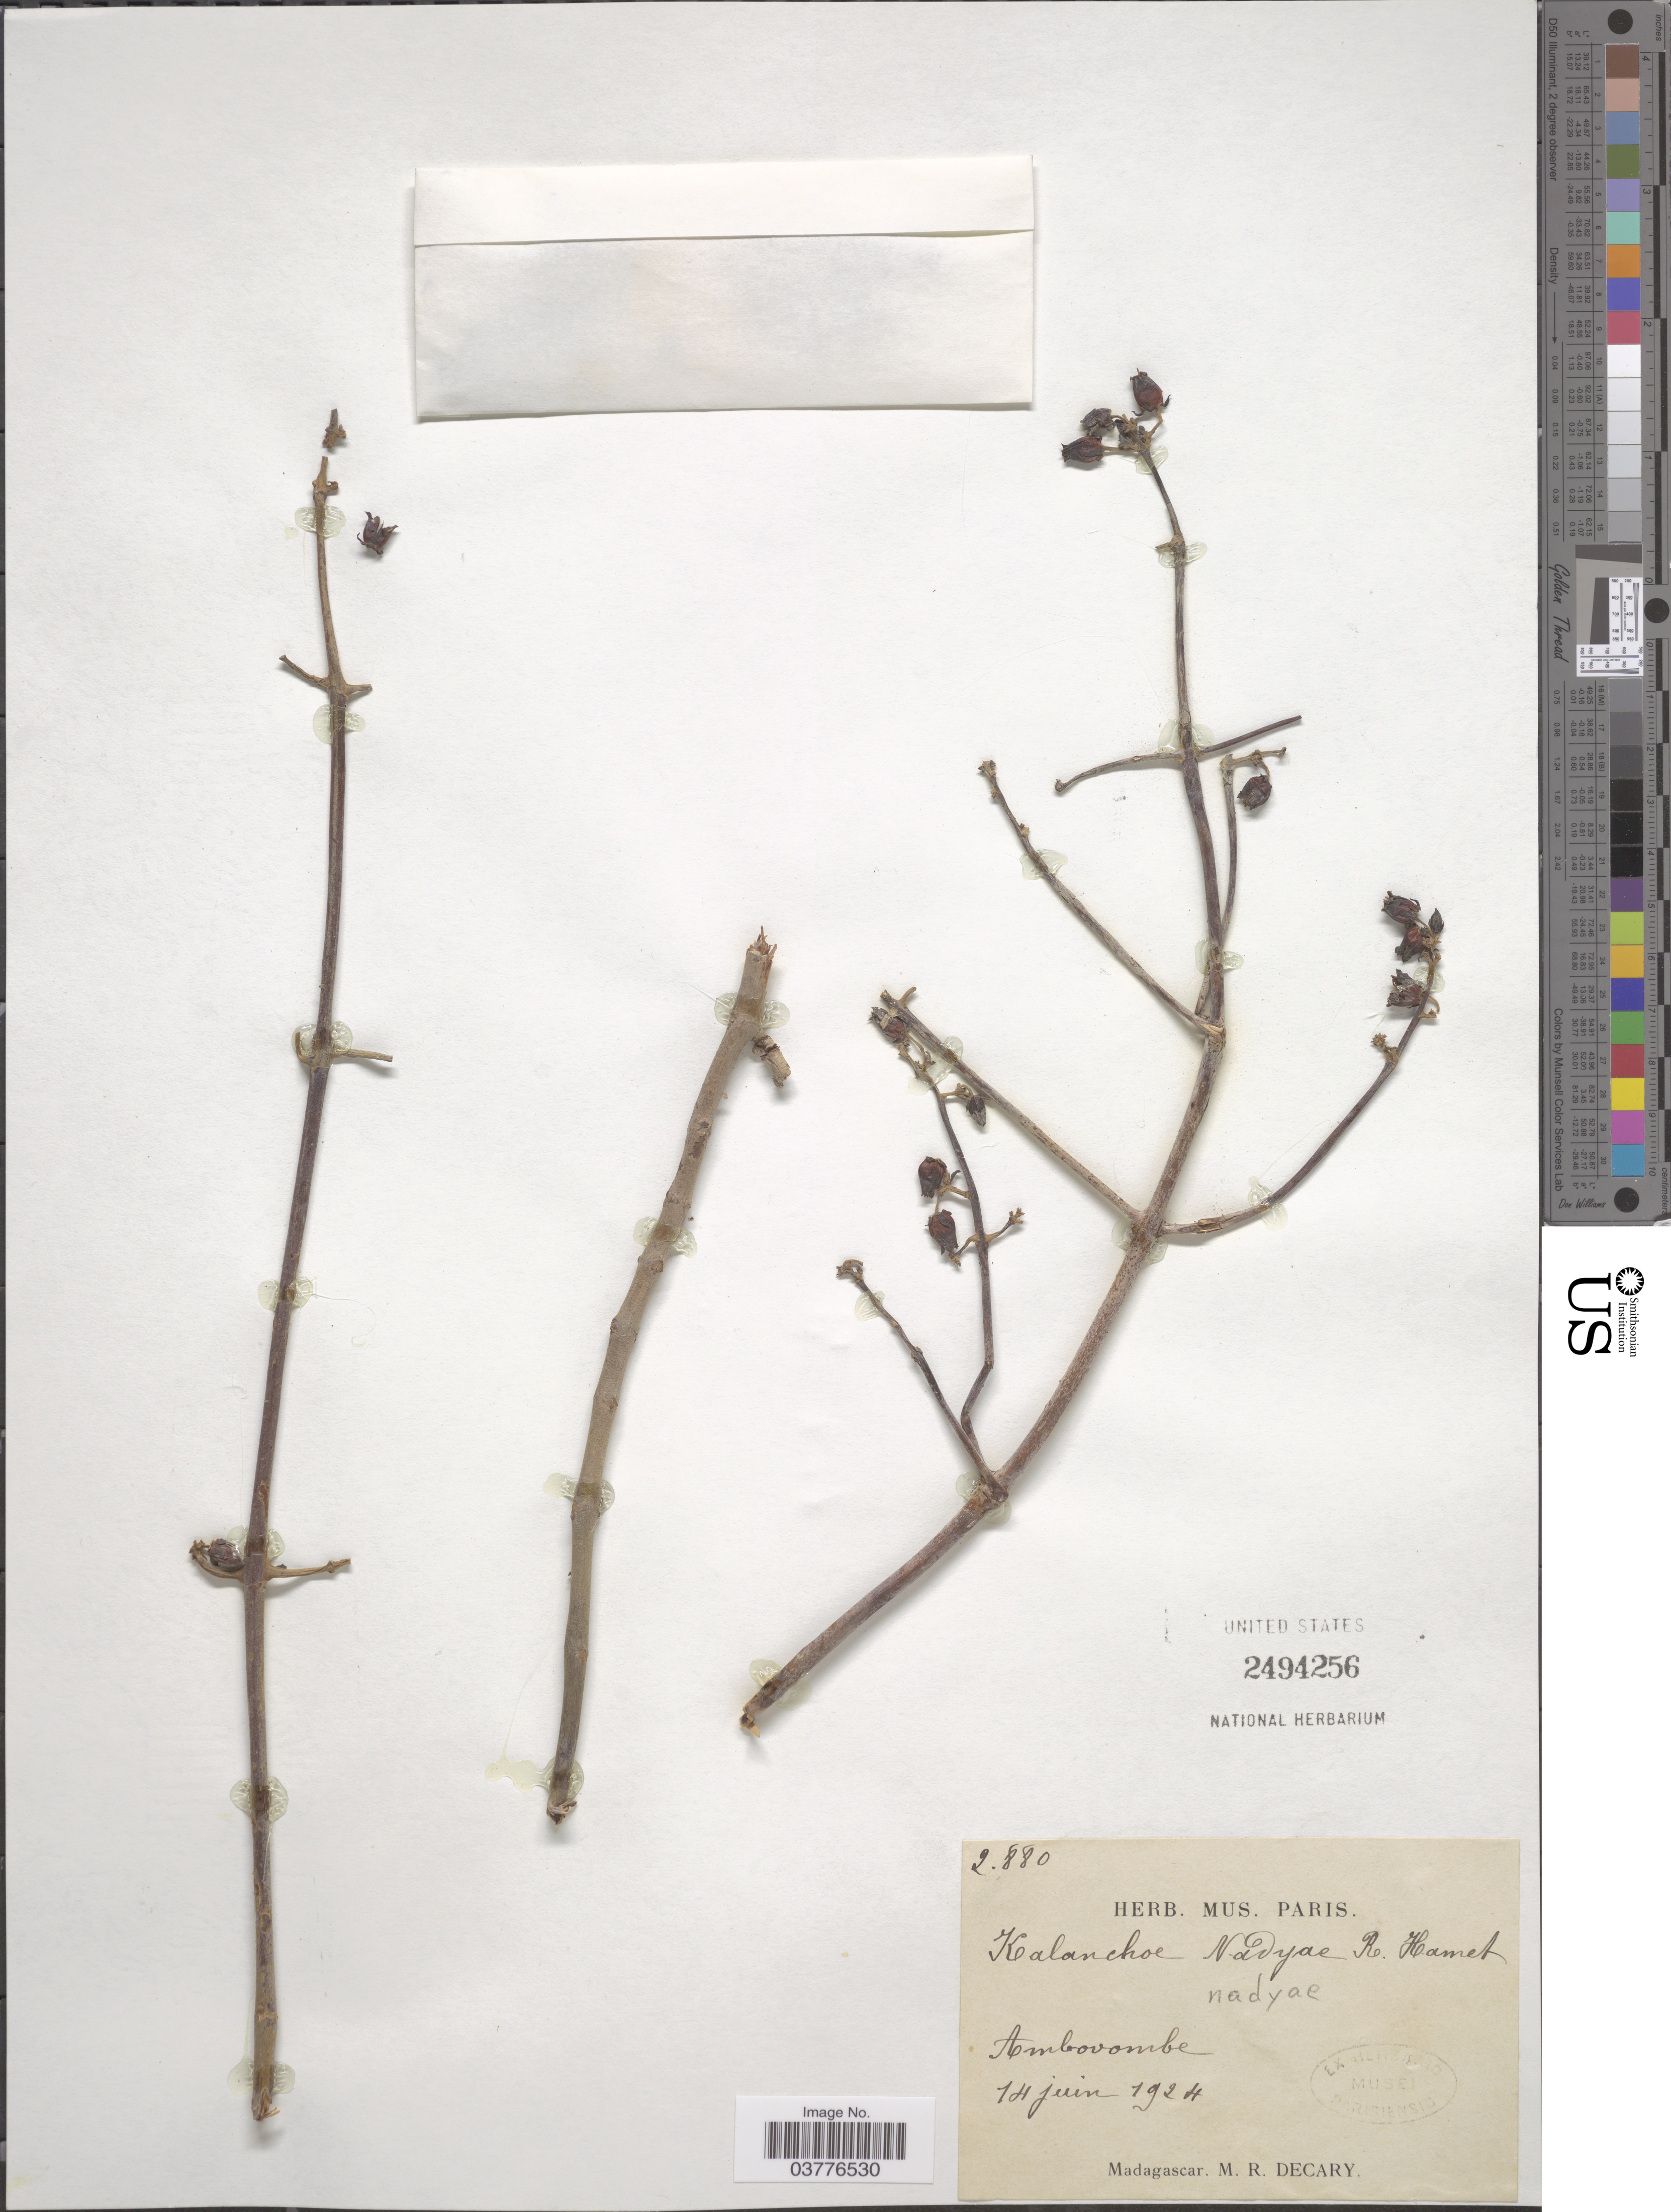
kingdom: Plantae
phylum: Tracheophyta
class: Magnoliopsida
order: Saxifragales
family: Crassulaceae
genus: Kalanchoe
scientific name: Kalanchoe nadyae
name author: Raym.-Hamet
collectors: R. Decary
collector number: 2880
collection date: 1924-06-14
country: Madagascar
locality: Ambovombe.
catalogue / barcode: US 2494256